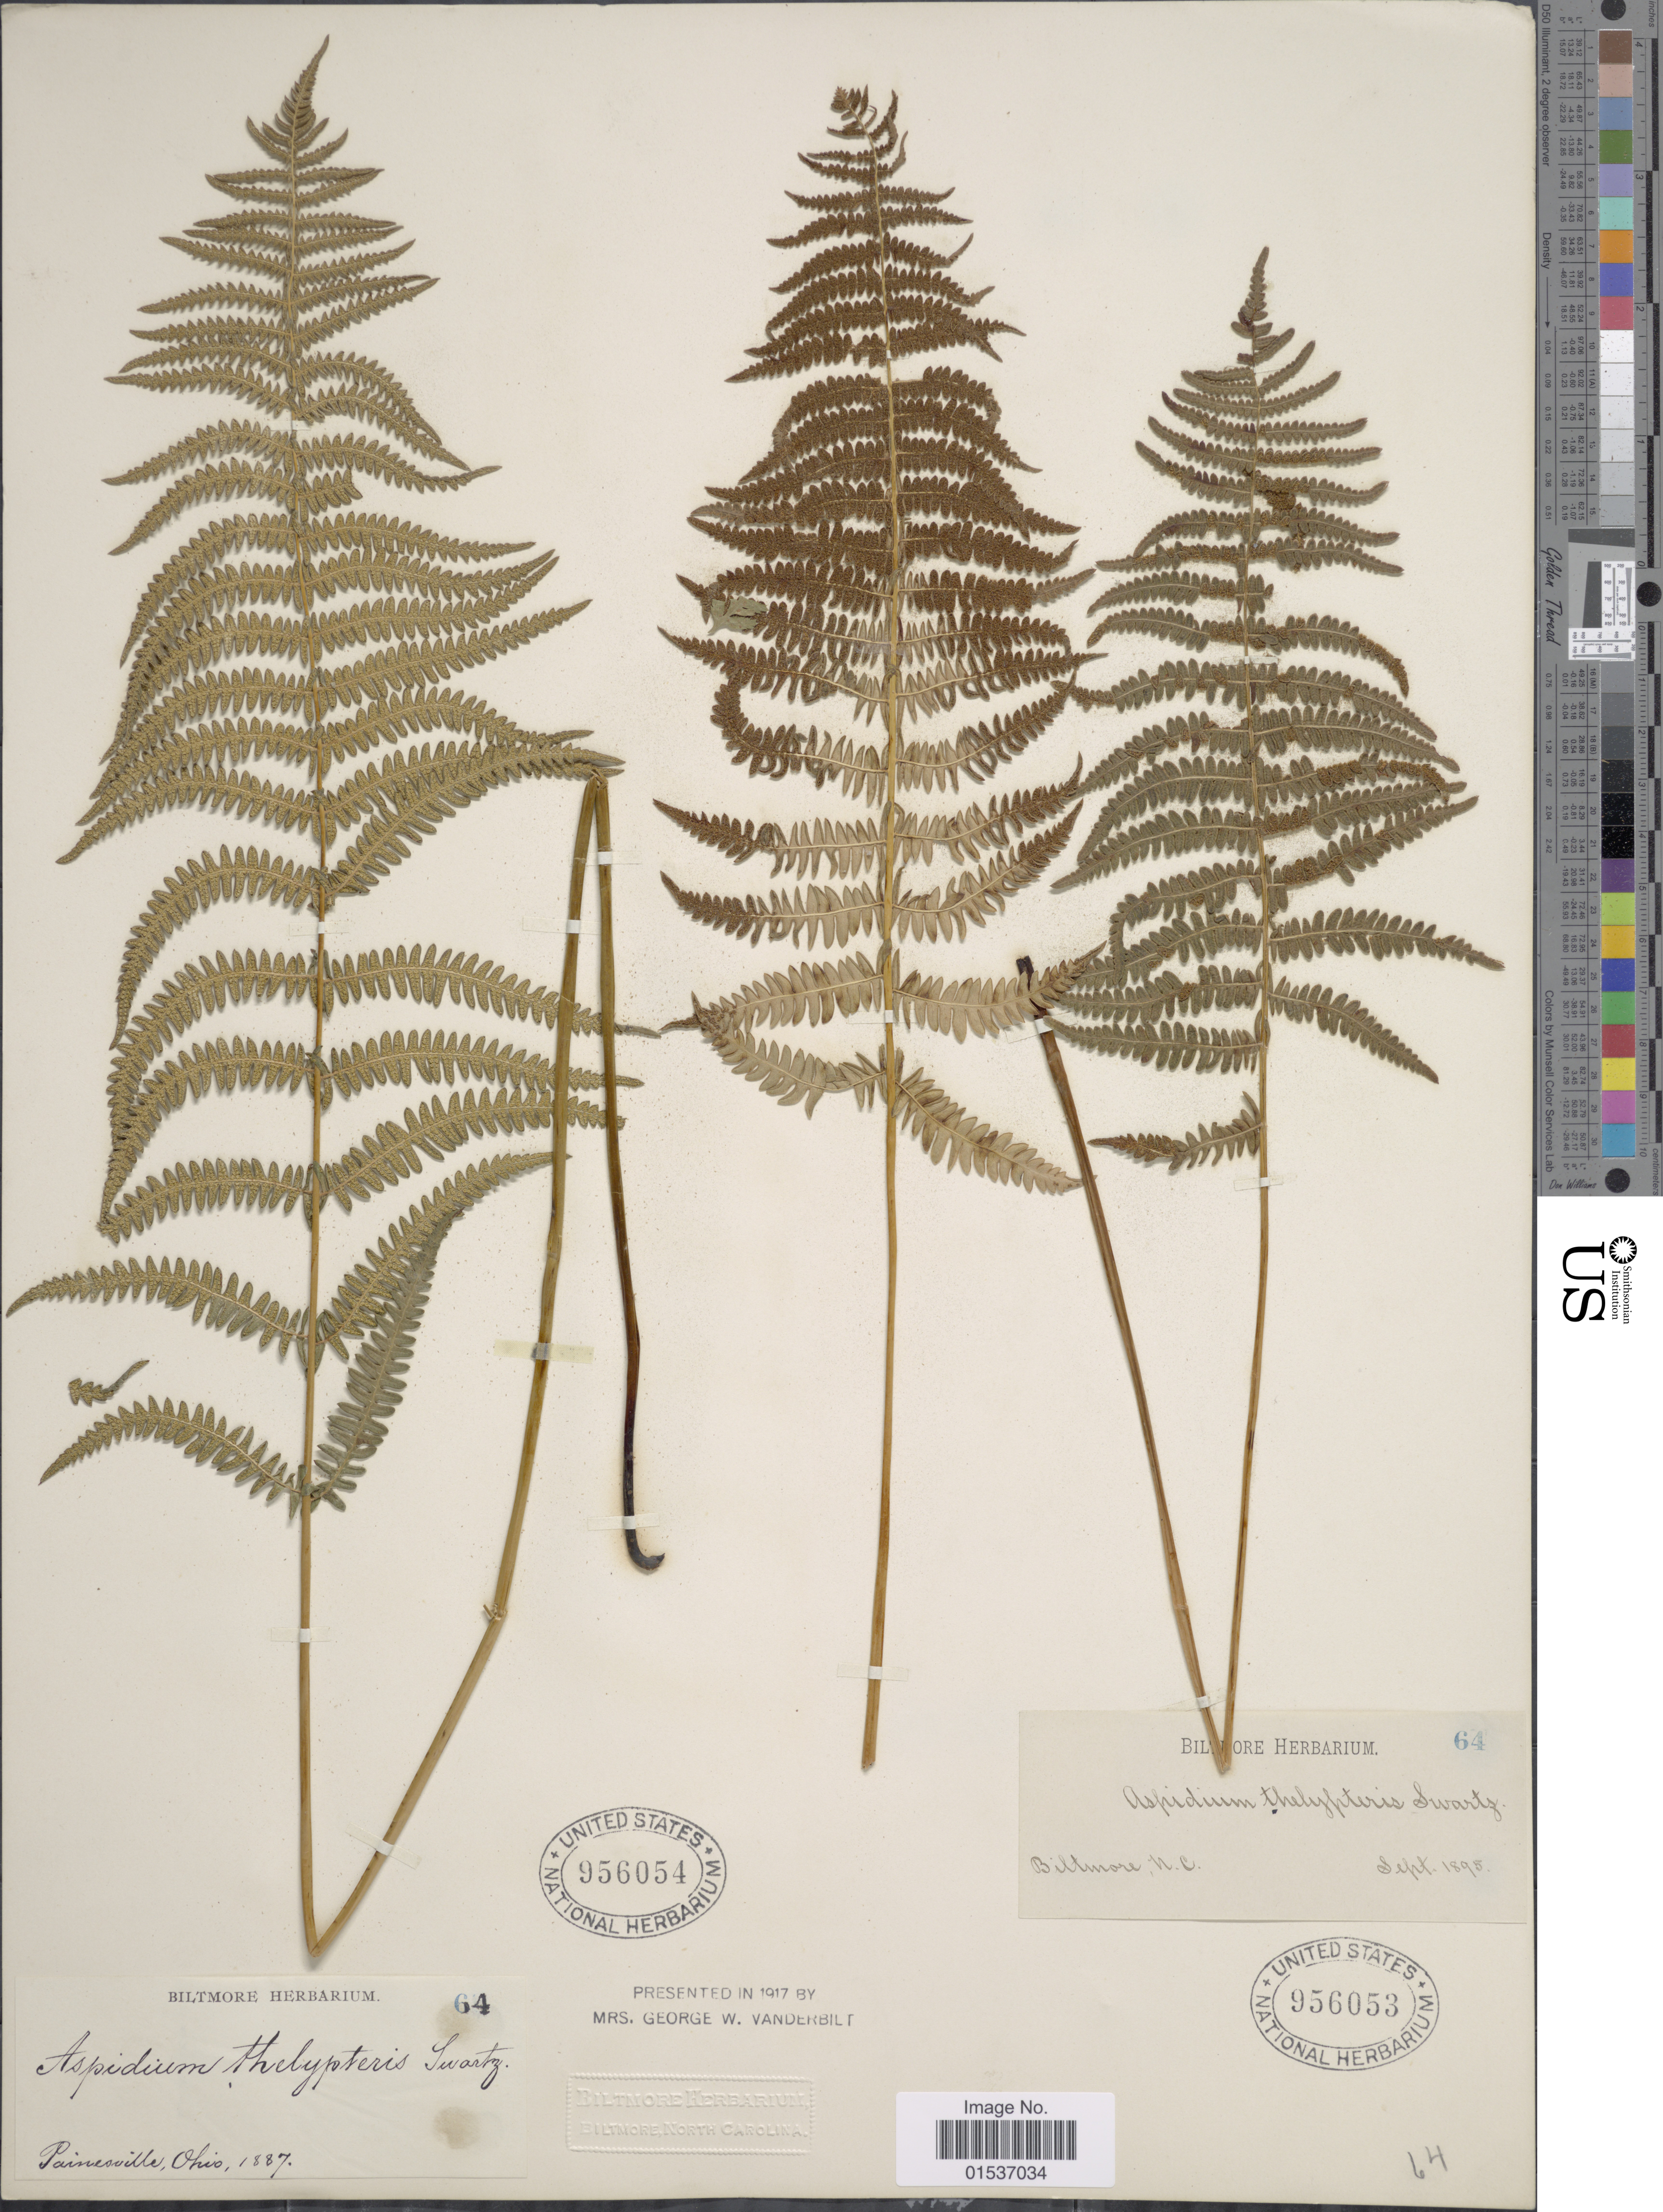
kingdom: Plantae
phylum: Tracheophyta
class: Polypodiopsida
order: Polypodiales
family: Thelypteridaceae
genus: Thelypteris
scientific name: Thelypteris palustris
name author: (Salisb.) Schott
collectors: ex herb. Biltmore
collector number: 64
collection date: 1895-09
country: United States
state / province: North Carolina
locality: Biltmore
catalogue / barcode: US 956053-2